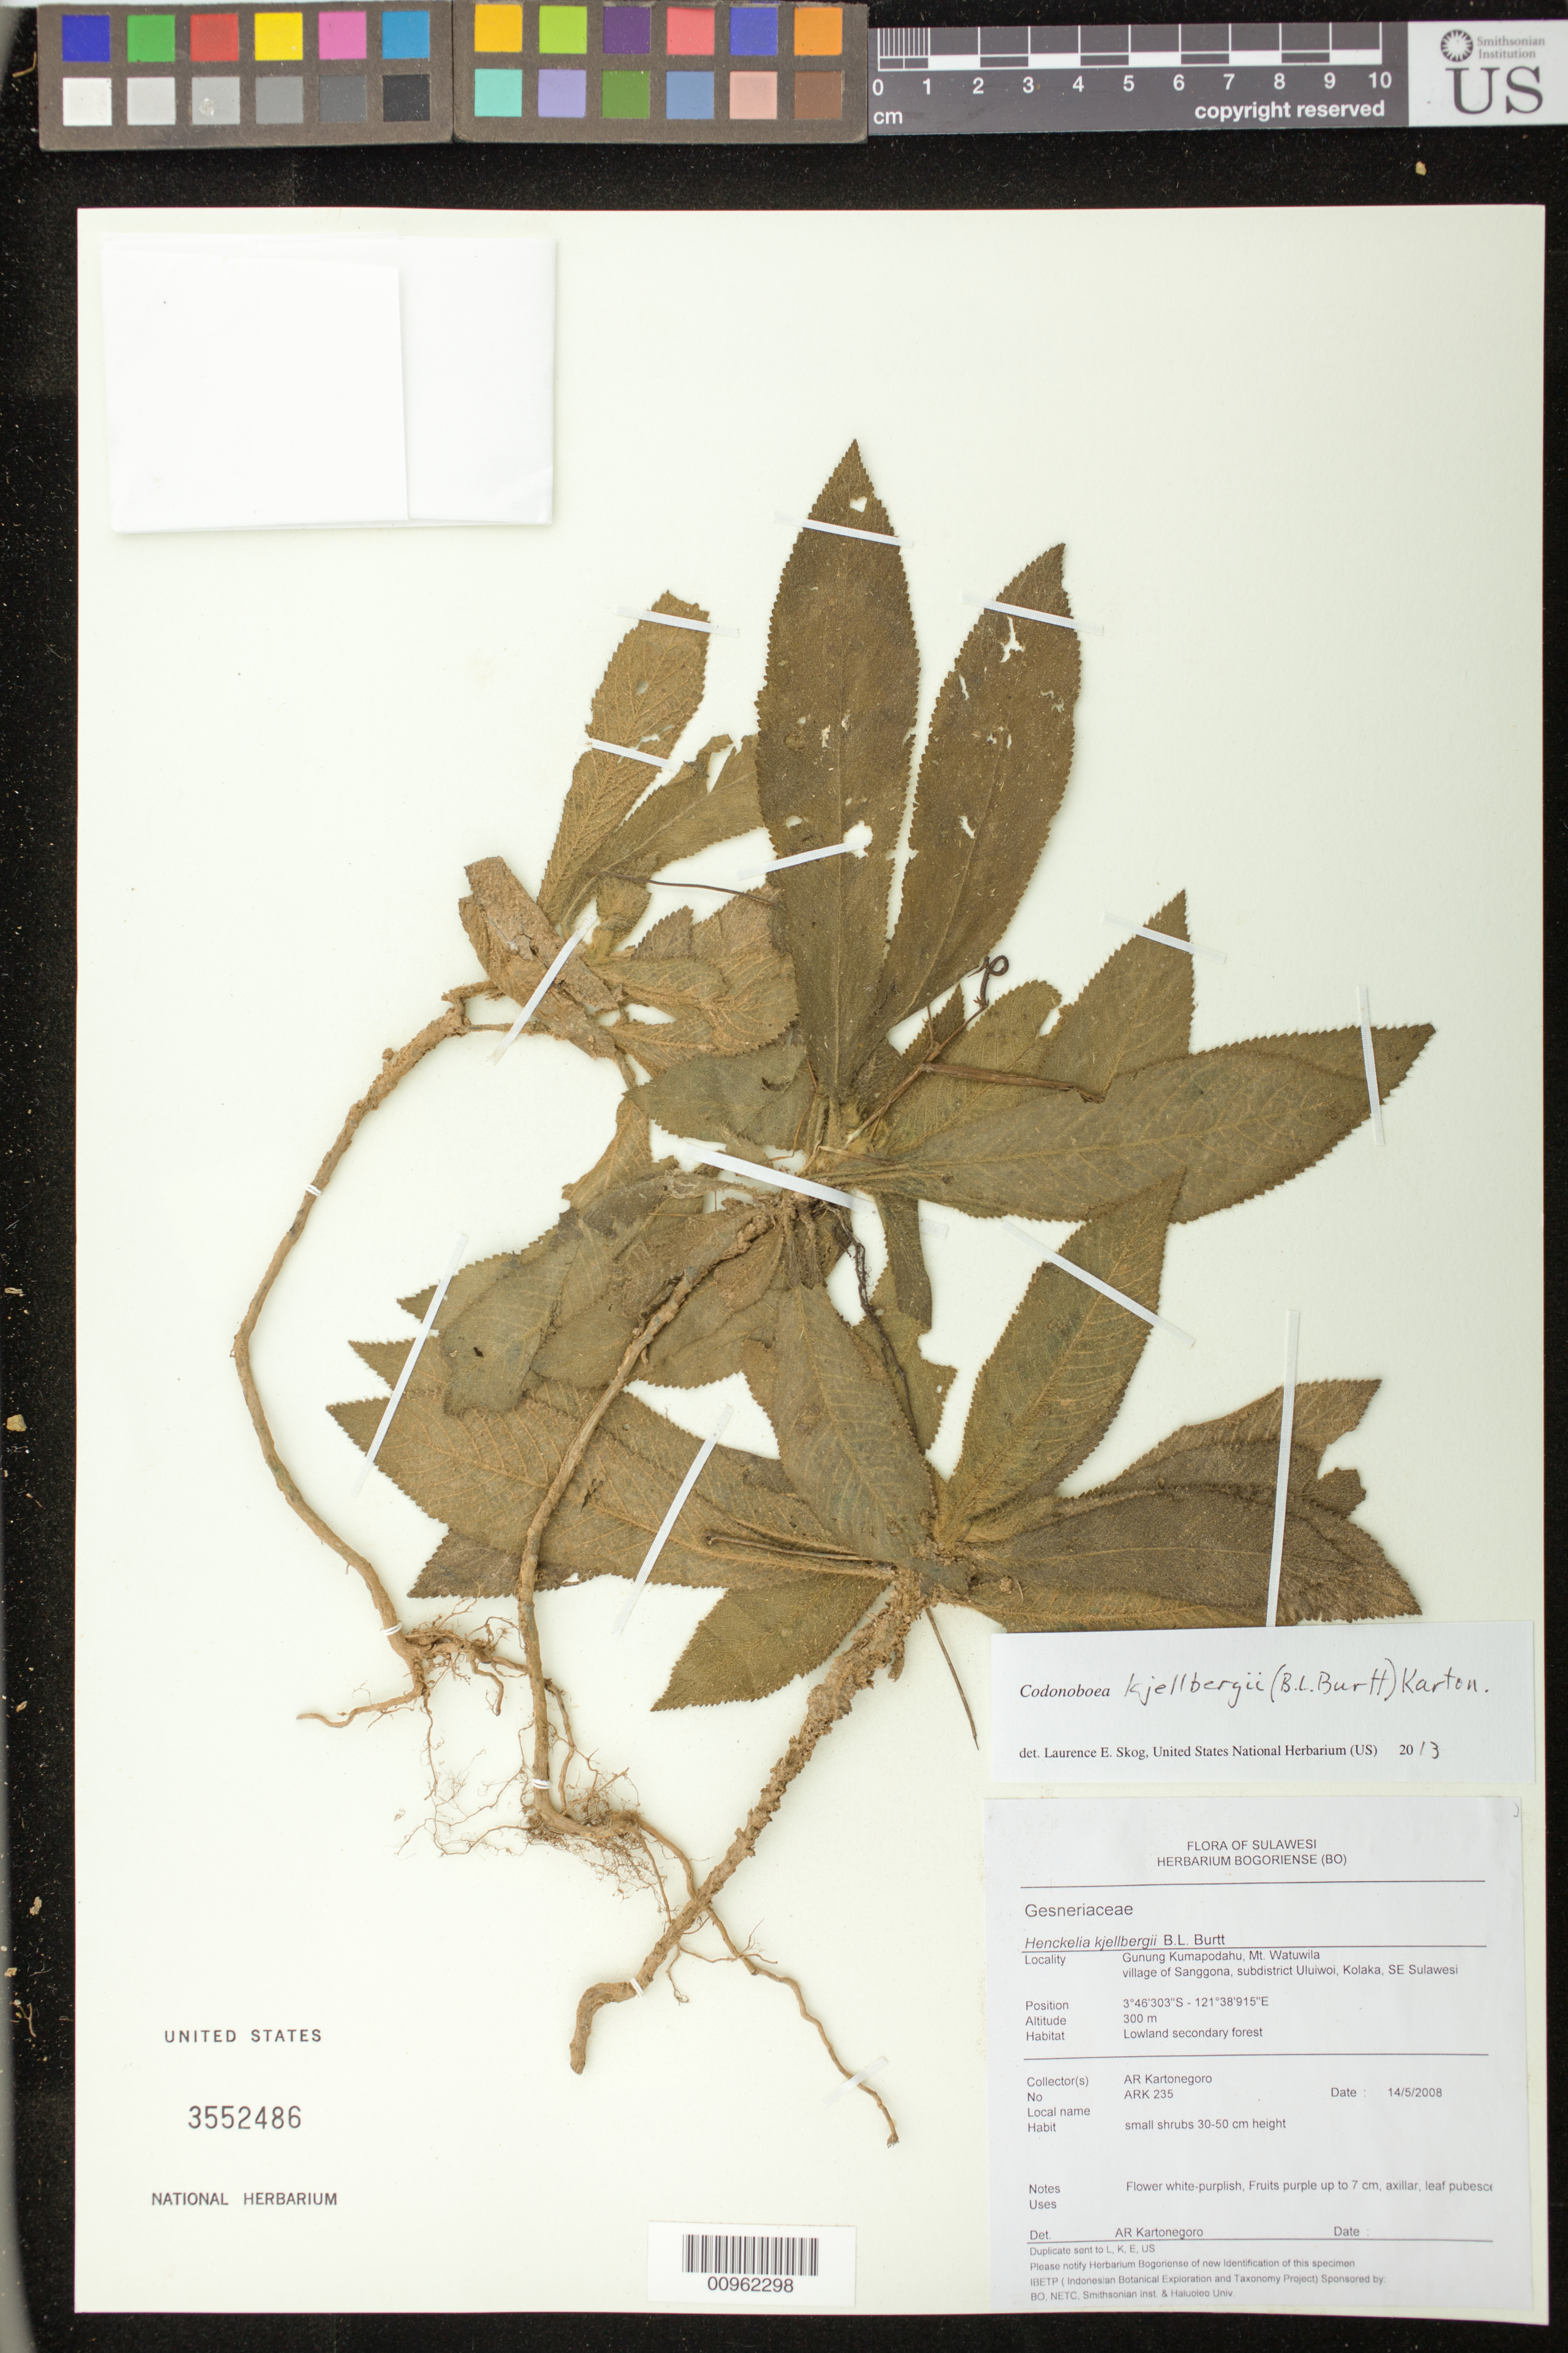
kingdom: Plantae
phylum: Tracheophyta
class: Magnoliopsida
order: Lamiales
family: Gesneriaceae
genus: Codonoboea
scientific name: Codonoboea kjellbergii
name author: (B.L. Burtt) Karton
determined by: Skog, Laurence E.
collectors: A. Kartonegoro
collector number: ARK 235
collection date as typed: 14 May 2008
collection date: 2008-05-14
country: Indonesia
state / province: Sulawesi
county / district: Sulawesi Tenggara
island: Sulawesi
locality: Gunung Kumapodahu, Mt. Watuwila, village of Sanggona, subdistrict Uluiwoi, Kolaka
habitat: Lowland secondary forest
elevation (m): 300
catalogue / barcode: US 3552486